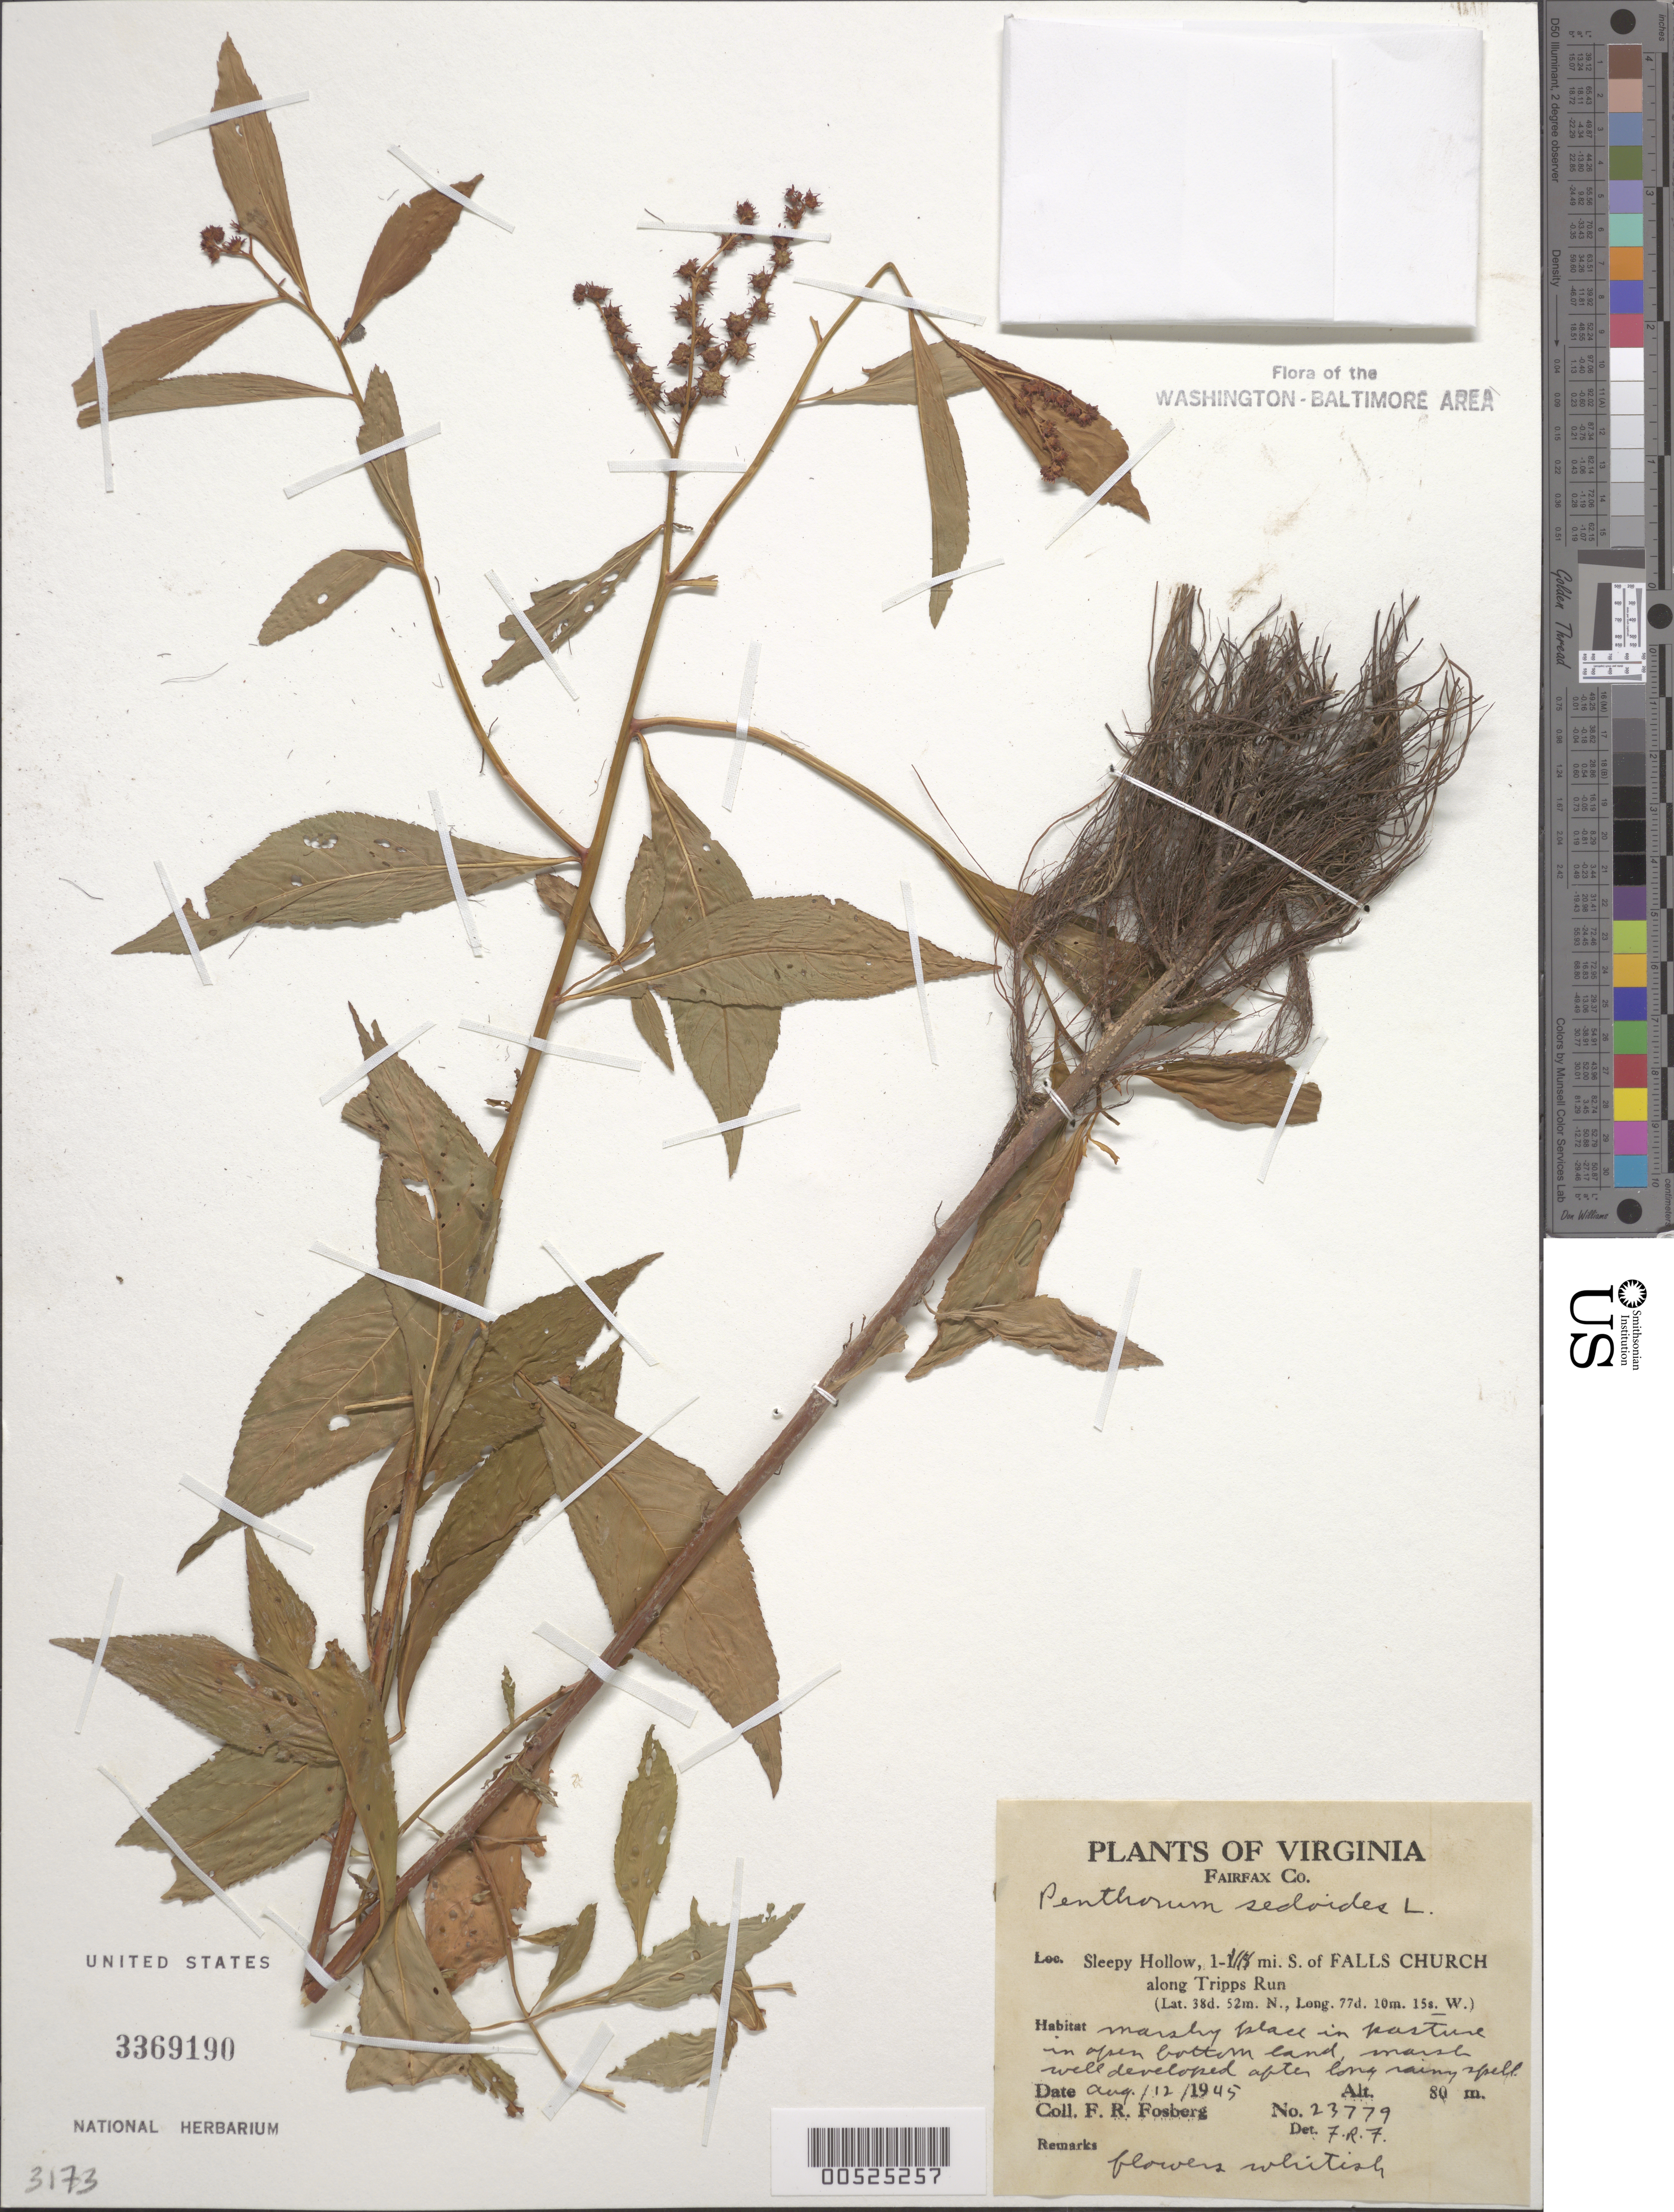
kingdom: Plantae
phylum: Tracheophyta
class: Magnoliopsida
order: Saxifragales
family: Penthoraceae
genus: Penthorum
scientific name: Penthorum sedoides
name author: L.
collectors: F. R. Fosberg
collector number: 23779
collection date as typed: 12 Aug 1945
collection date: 1945-08-12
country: United States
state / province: Virginia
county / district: Fairfax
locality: Sleepy Hollow, 1 mi. S of Falls Church along Tripps Run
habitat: Marshy place in pasture in open bottomland, well-developed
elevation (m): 80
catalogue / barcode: US 3369190